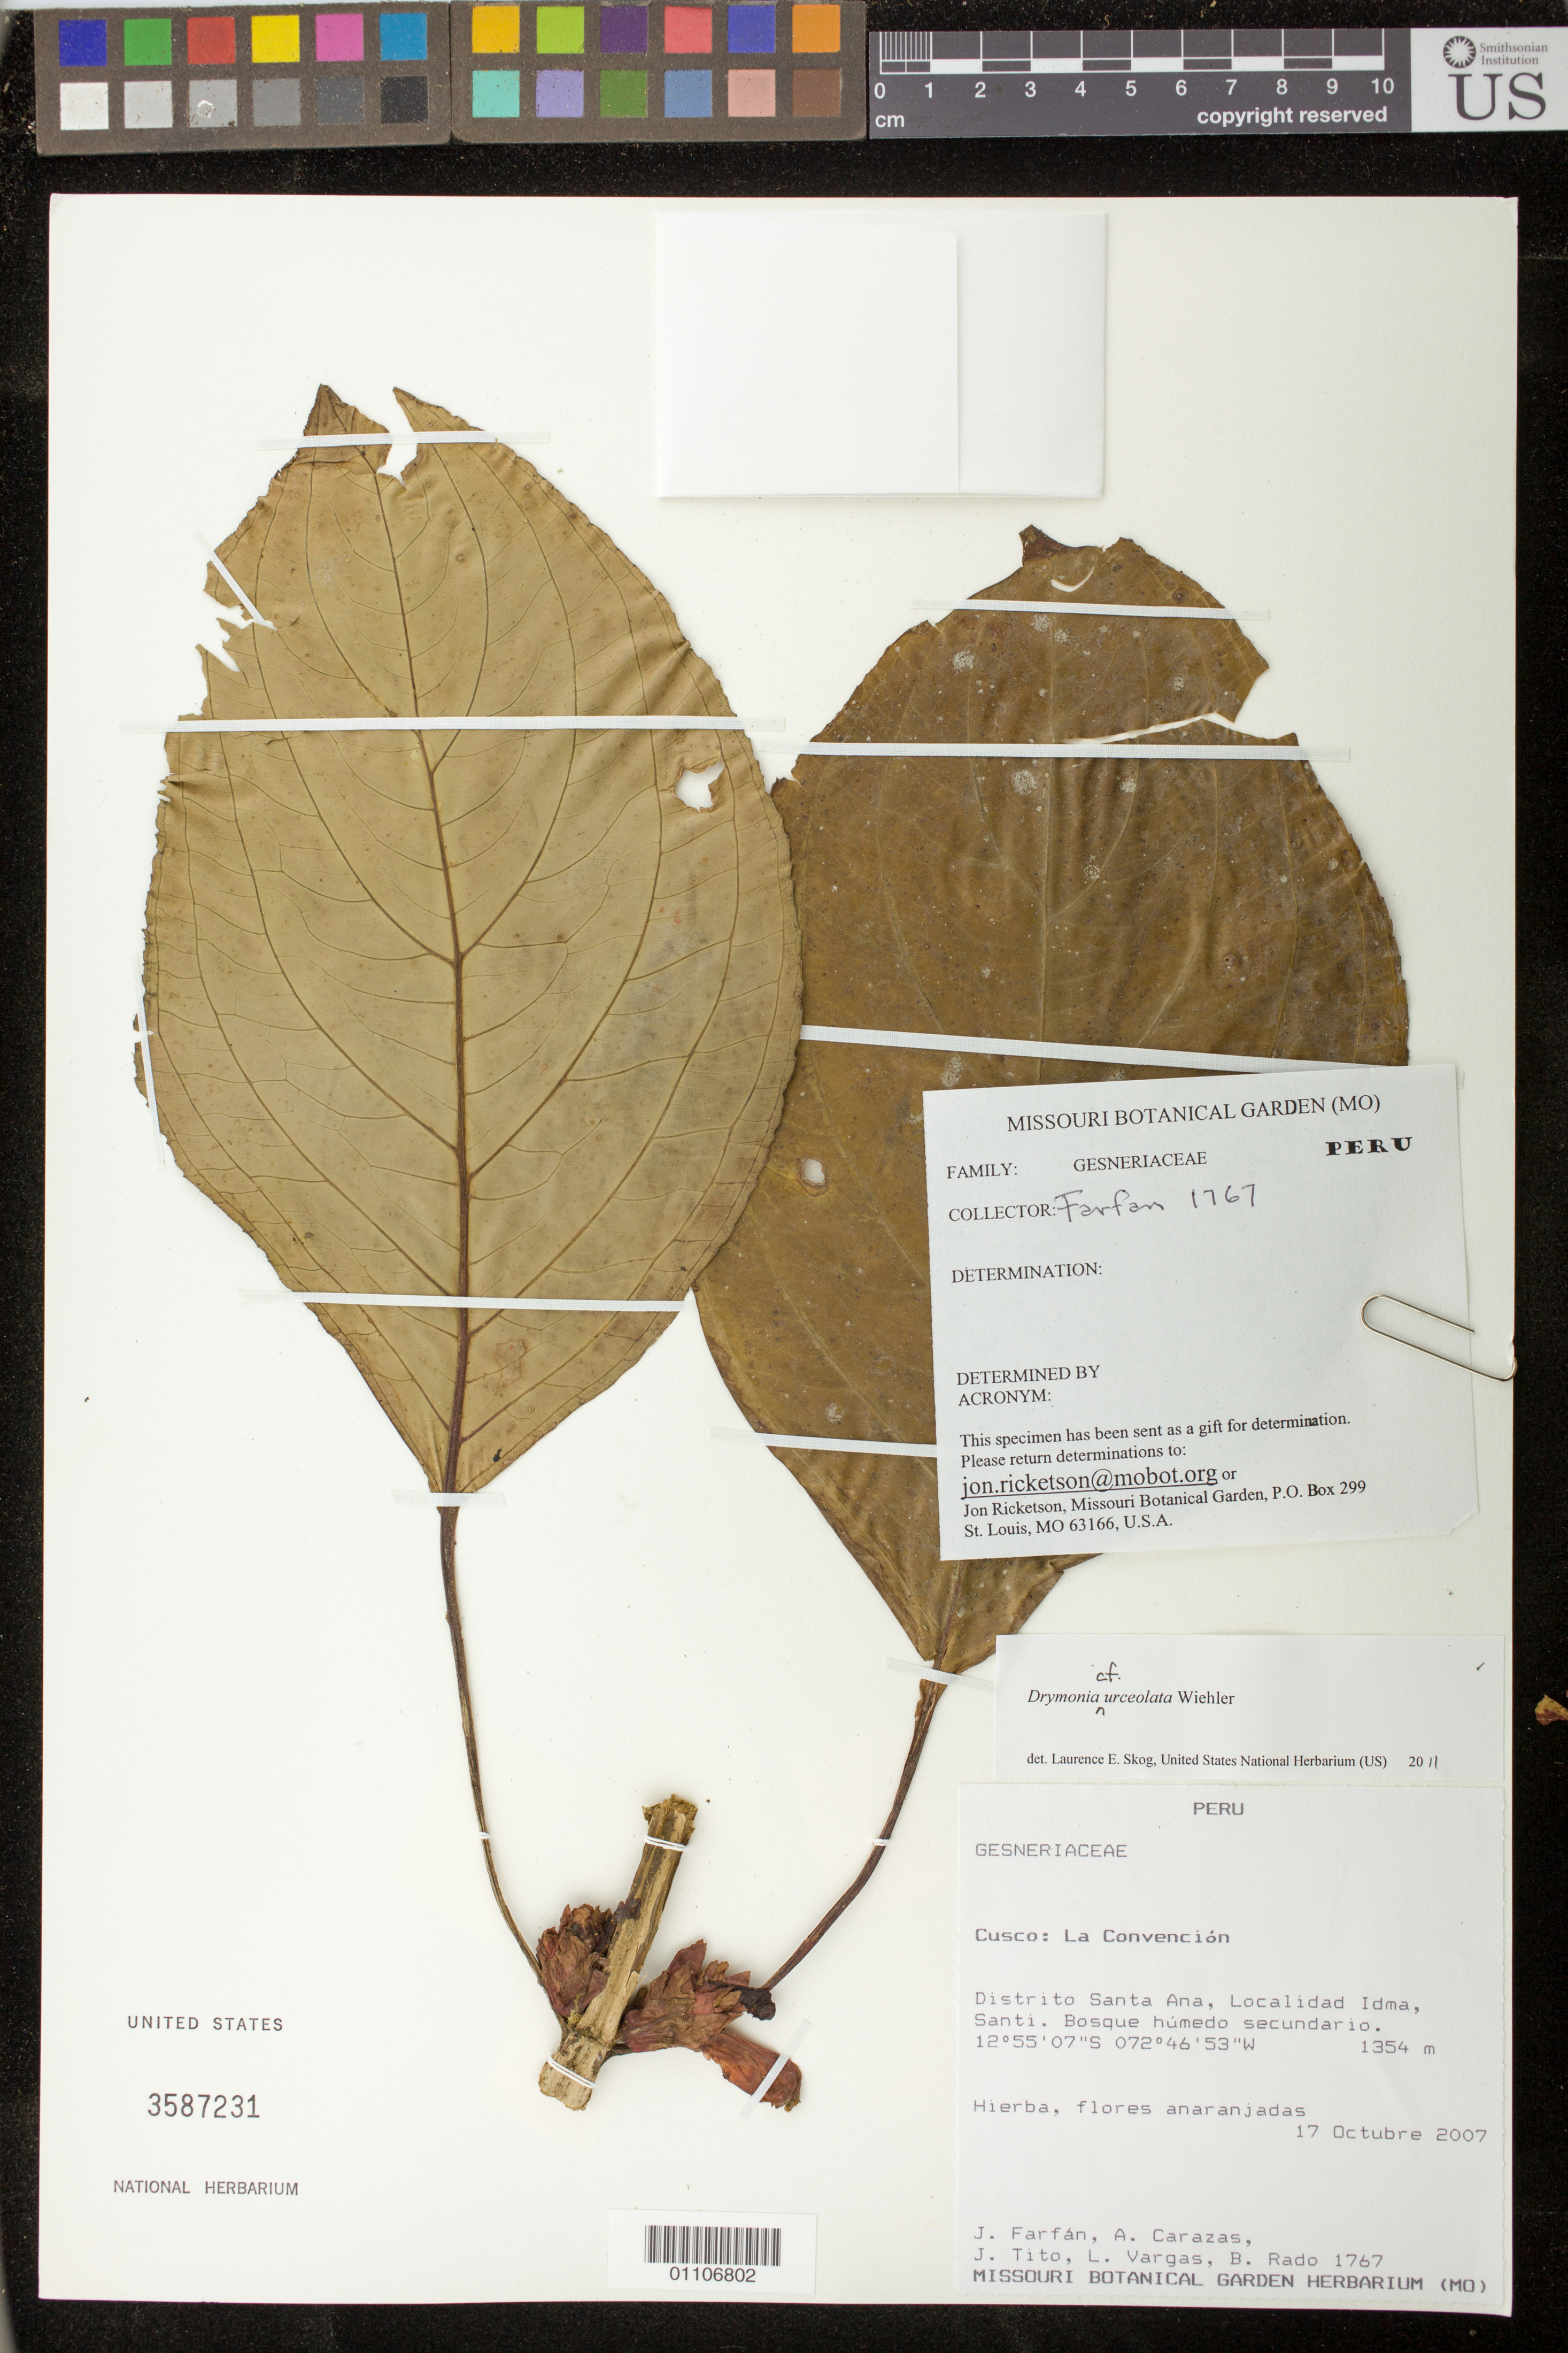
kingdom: Plantae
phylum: Tracheophyta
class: Magnoliopsida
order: Lamiales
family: Gesneriaceae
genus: Drymonia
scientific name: Drymonia urceolata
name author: Wiehler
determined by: Skog, Laurence E.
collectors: J. Farfán, A. Carazas, J. Tito, L. Vargas & B. Rado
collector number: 1767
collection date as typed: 17 Oct 2007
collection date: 2007-10-17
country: Peru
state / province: Cusco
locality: La Convencion: Distrito Santa Ana, Localidad Idma, Santi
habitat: Bosque humedo secundario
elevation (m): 1354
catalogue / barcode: US 3587231